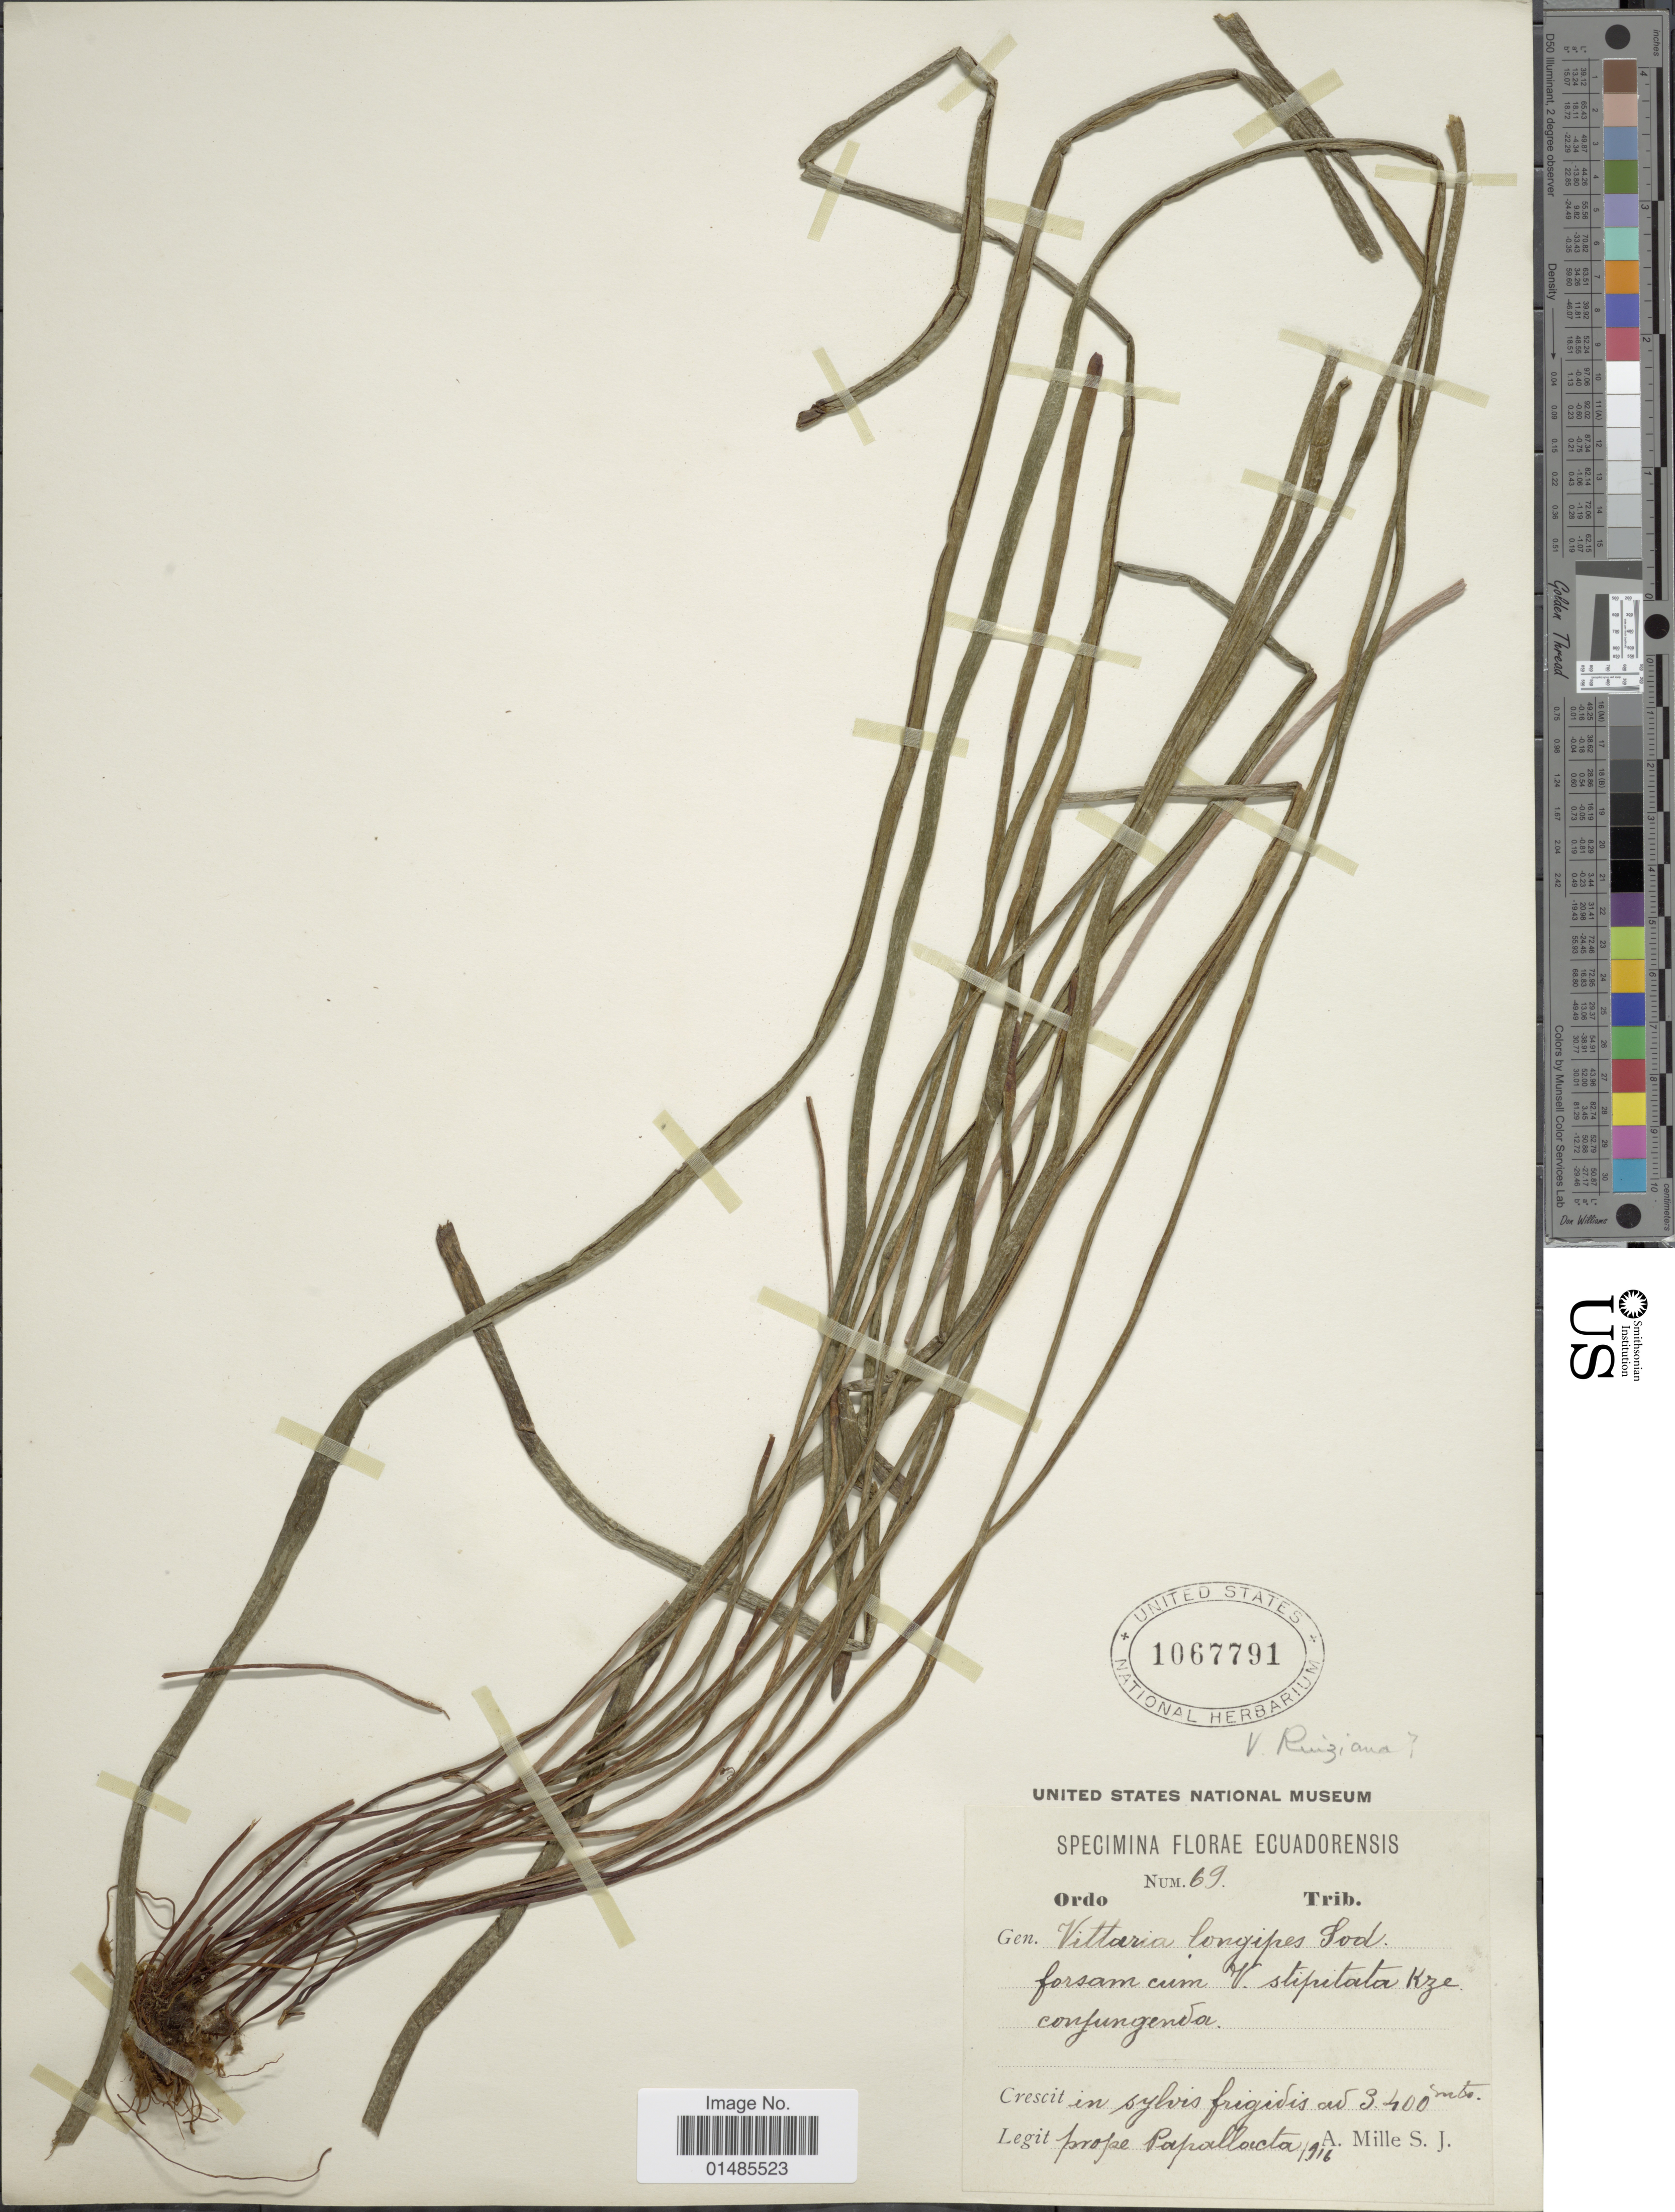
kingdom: Plantae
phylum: Tracheophyta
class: Polypodiopsida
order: Polypodiales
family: Pteridaceae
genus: Radiovittaria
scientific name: Radiovittaria stipitata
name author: (Kunze) E.H. Crane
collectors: A. Mille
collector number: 69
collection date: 1916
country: Ecuador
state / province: Napo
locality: In sylvis frigidis. prope Papallacta.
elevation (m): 3400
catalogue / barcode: US 1067791